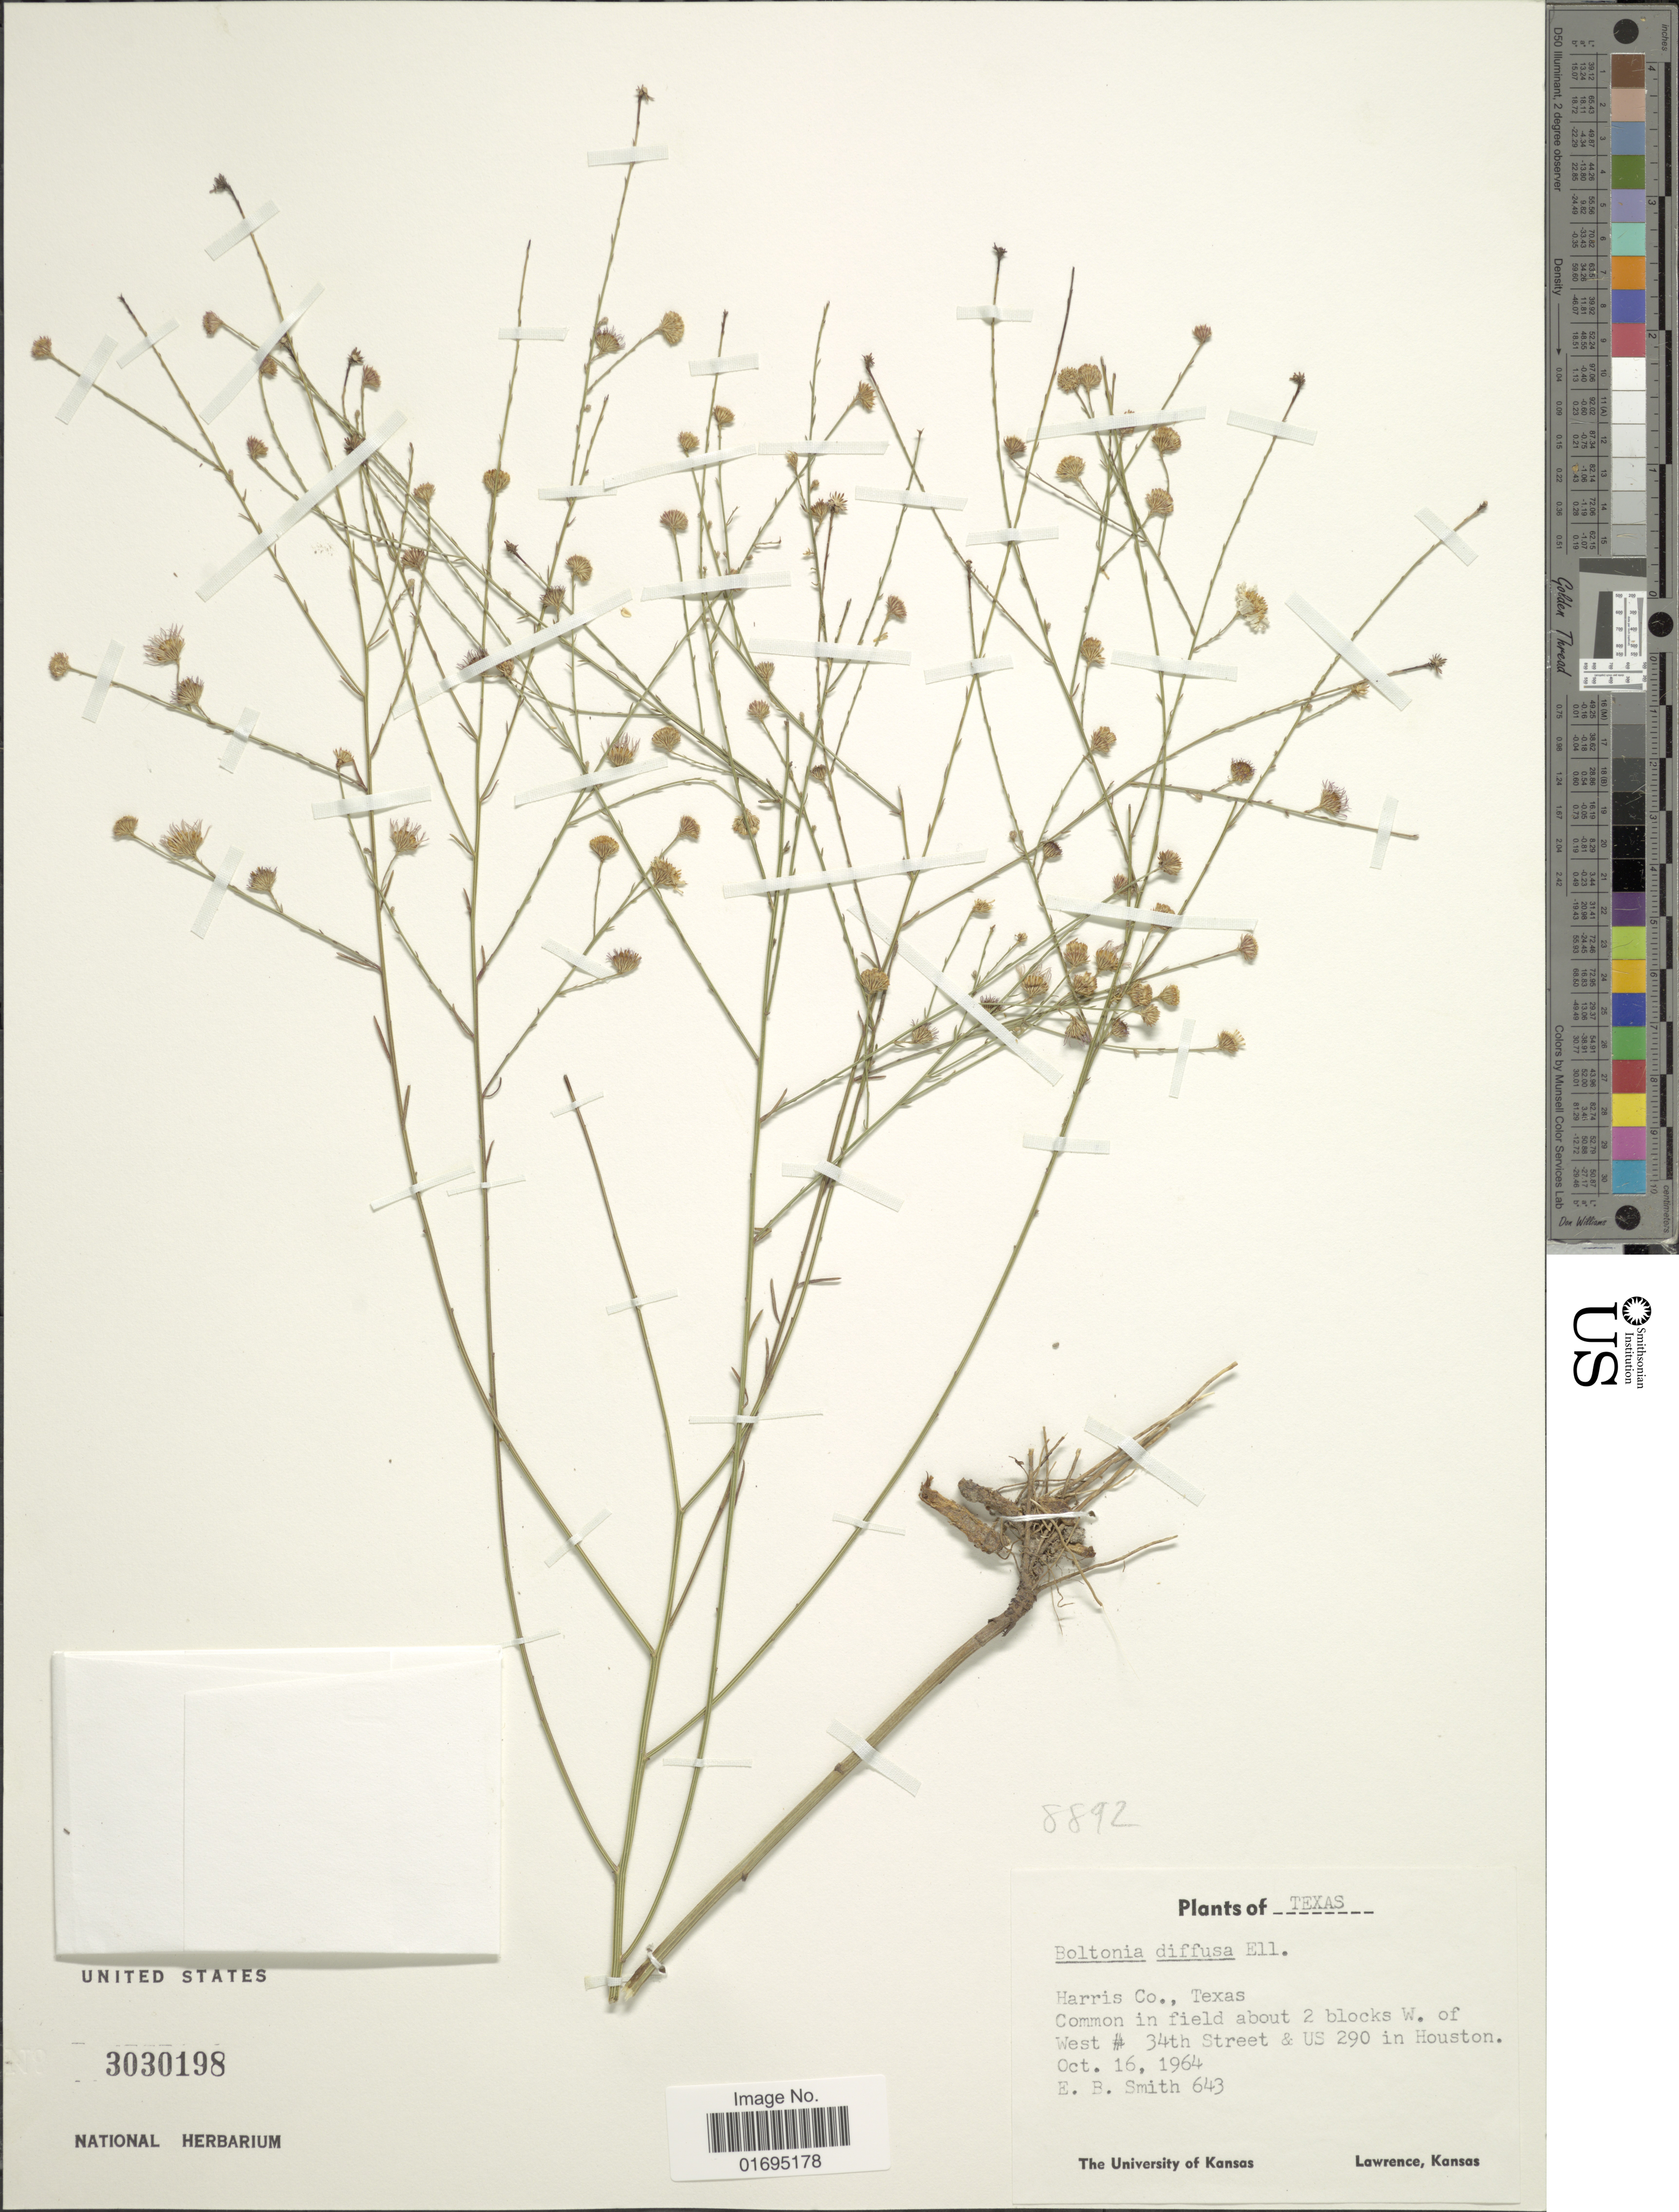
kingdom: Plantae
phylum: Tracheophyta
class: Magnoliopsida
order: Asterales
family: Asteraceae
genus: Boltonia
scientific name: Boltonia diffusa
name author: Elliott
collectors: E. B. Smith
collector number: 643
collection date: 1964-10-16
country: United States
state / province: Texas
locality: Harris Co., Texas, about 2 blocks W. of West, 34th street & US 290 in Houston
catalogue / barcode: US 3030198